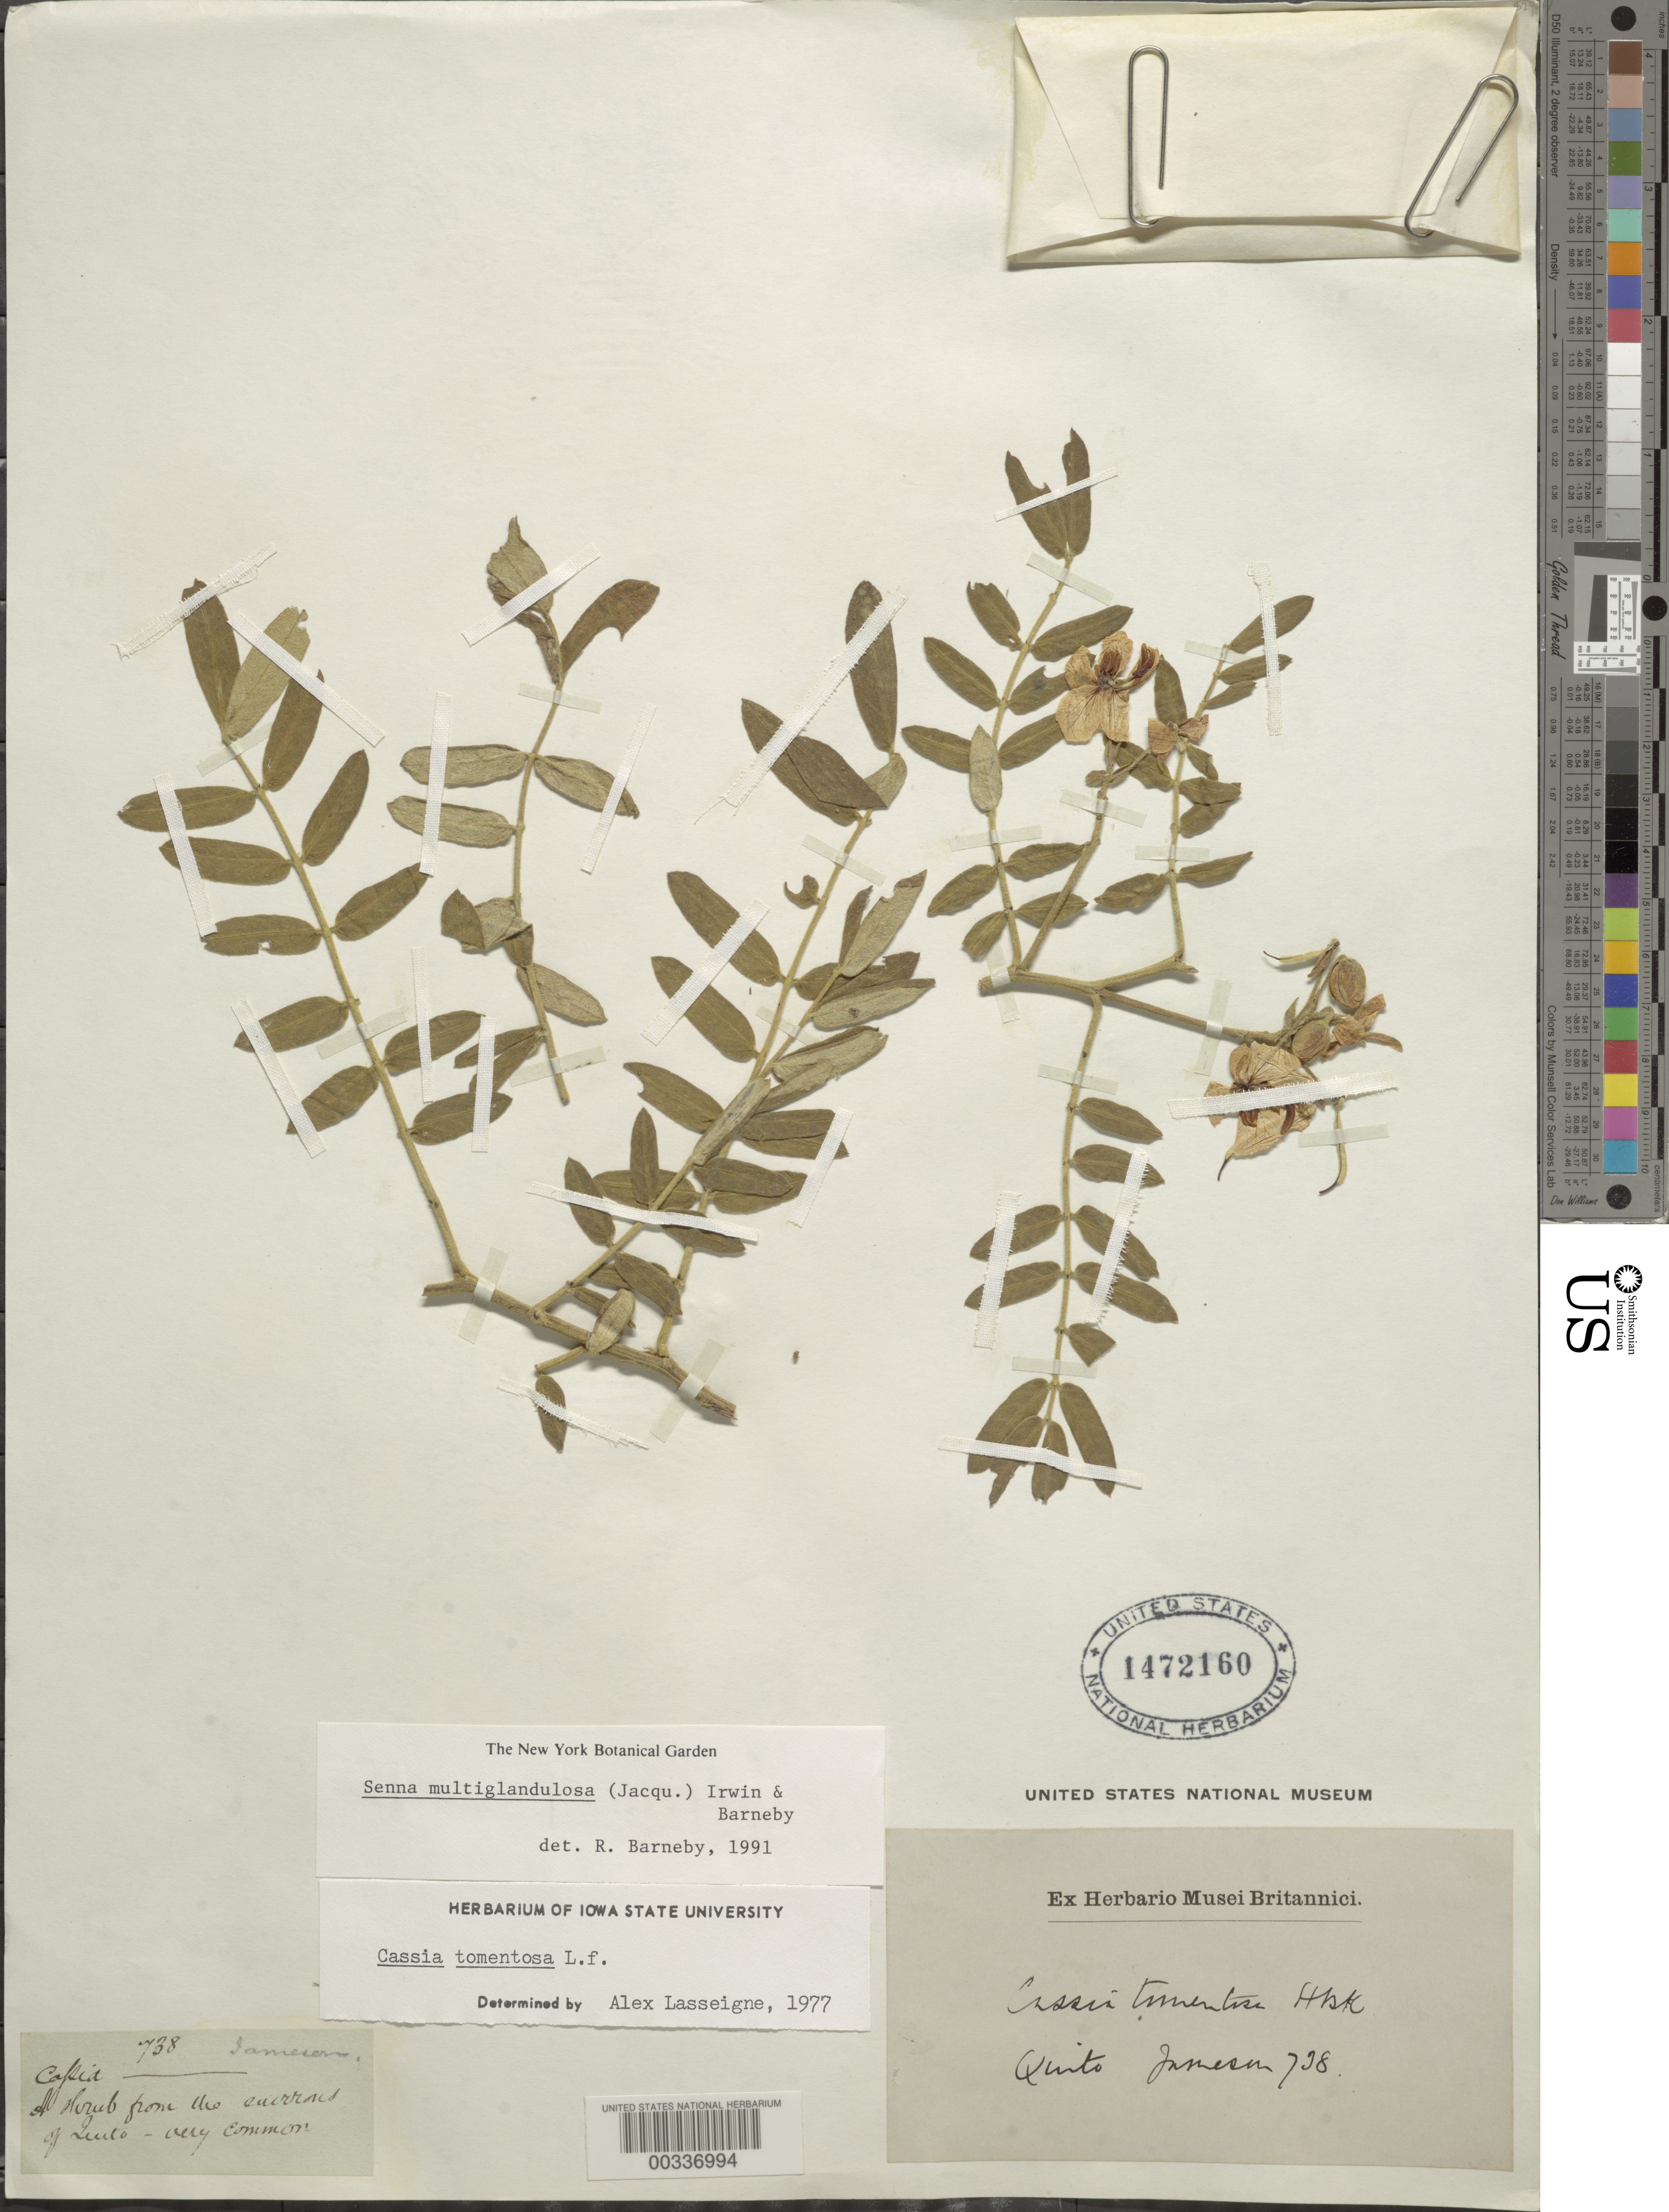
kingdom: Plantae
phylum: Tracheophyta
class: Magnoliopsida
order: Fabales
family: Fabaceae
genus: Senna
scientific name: Senna multiglandulosa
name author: (Jacq.) H.S. Irwin & Barneby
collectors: W. Jameson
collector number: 738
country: Ecuador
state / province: Pichincha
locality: Vicinity of Quito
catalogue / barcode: US 1472160